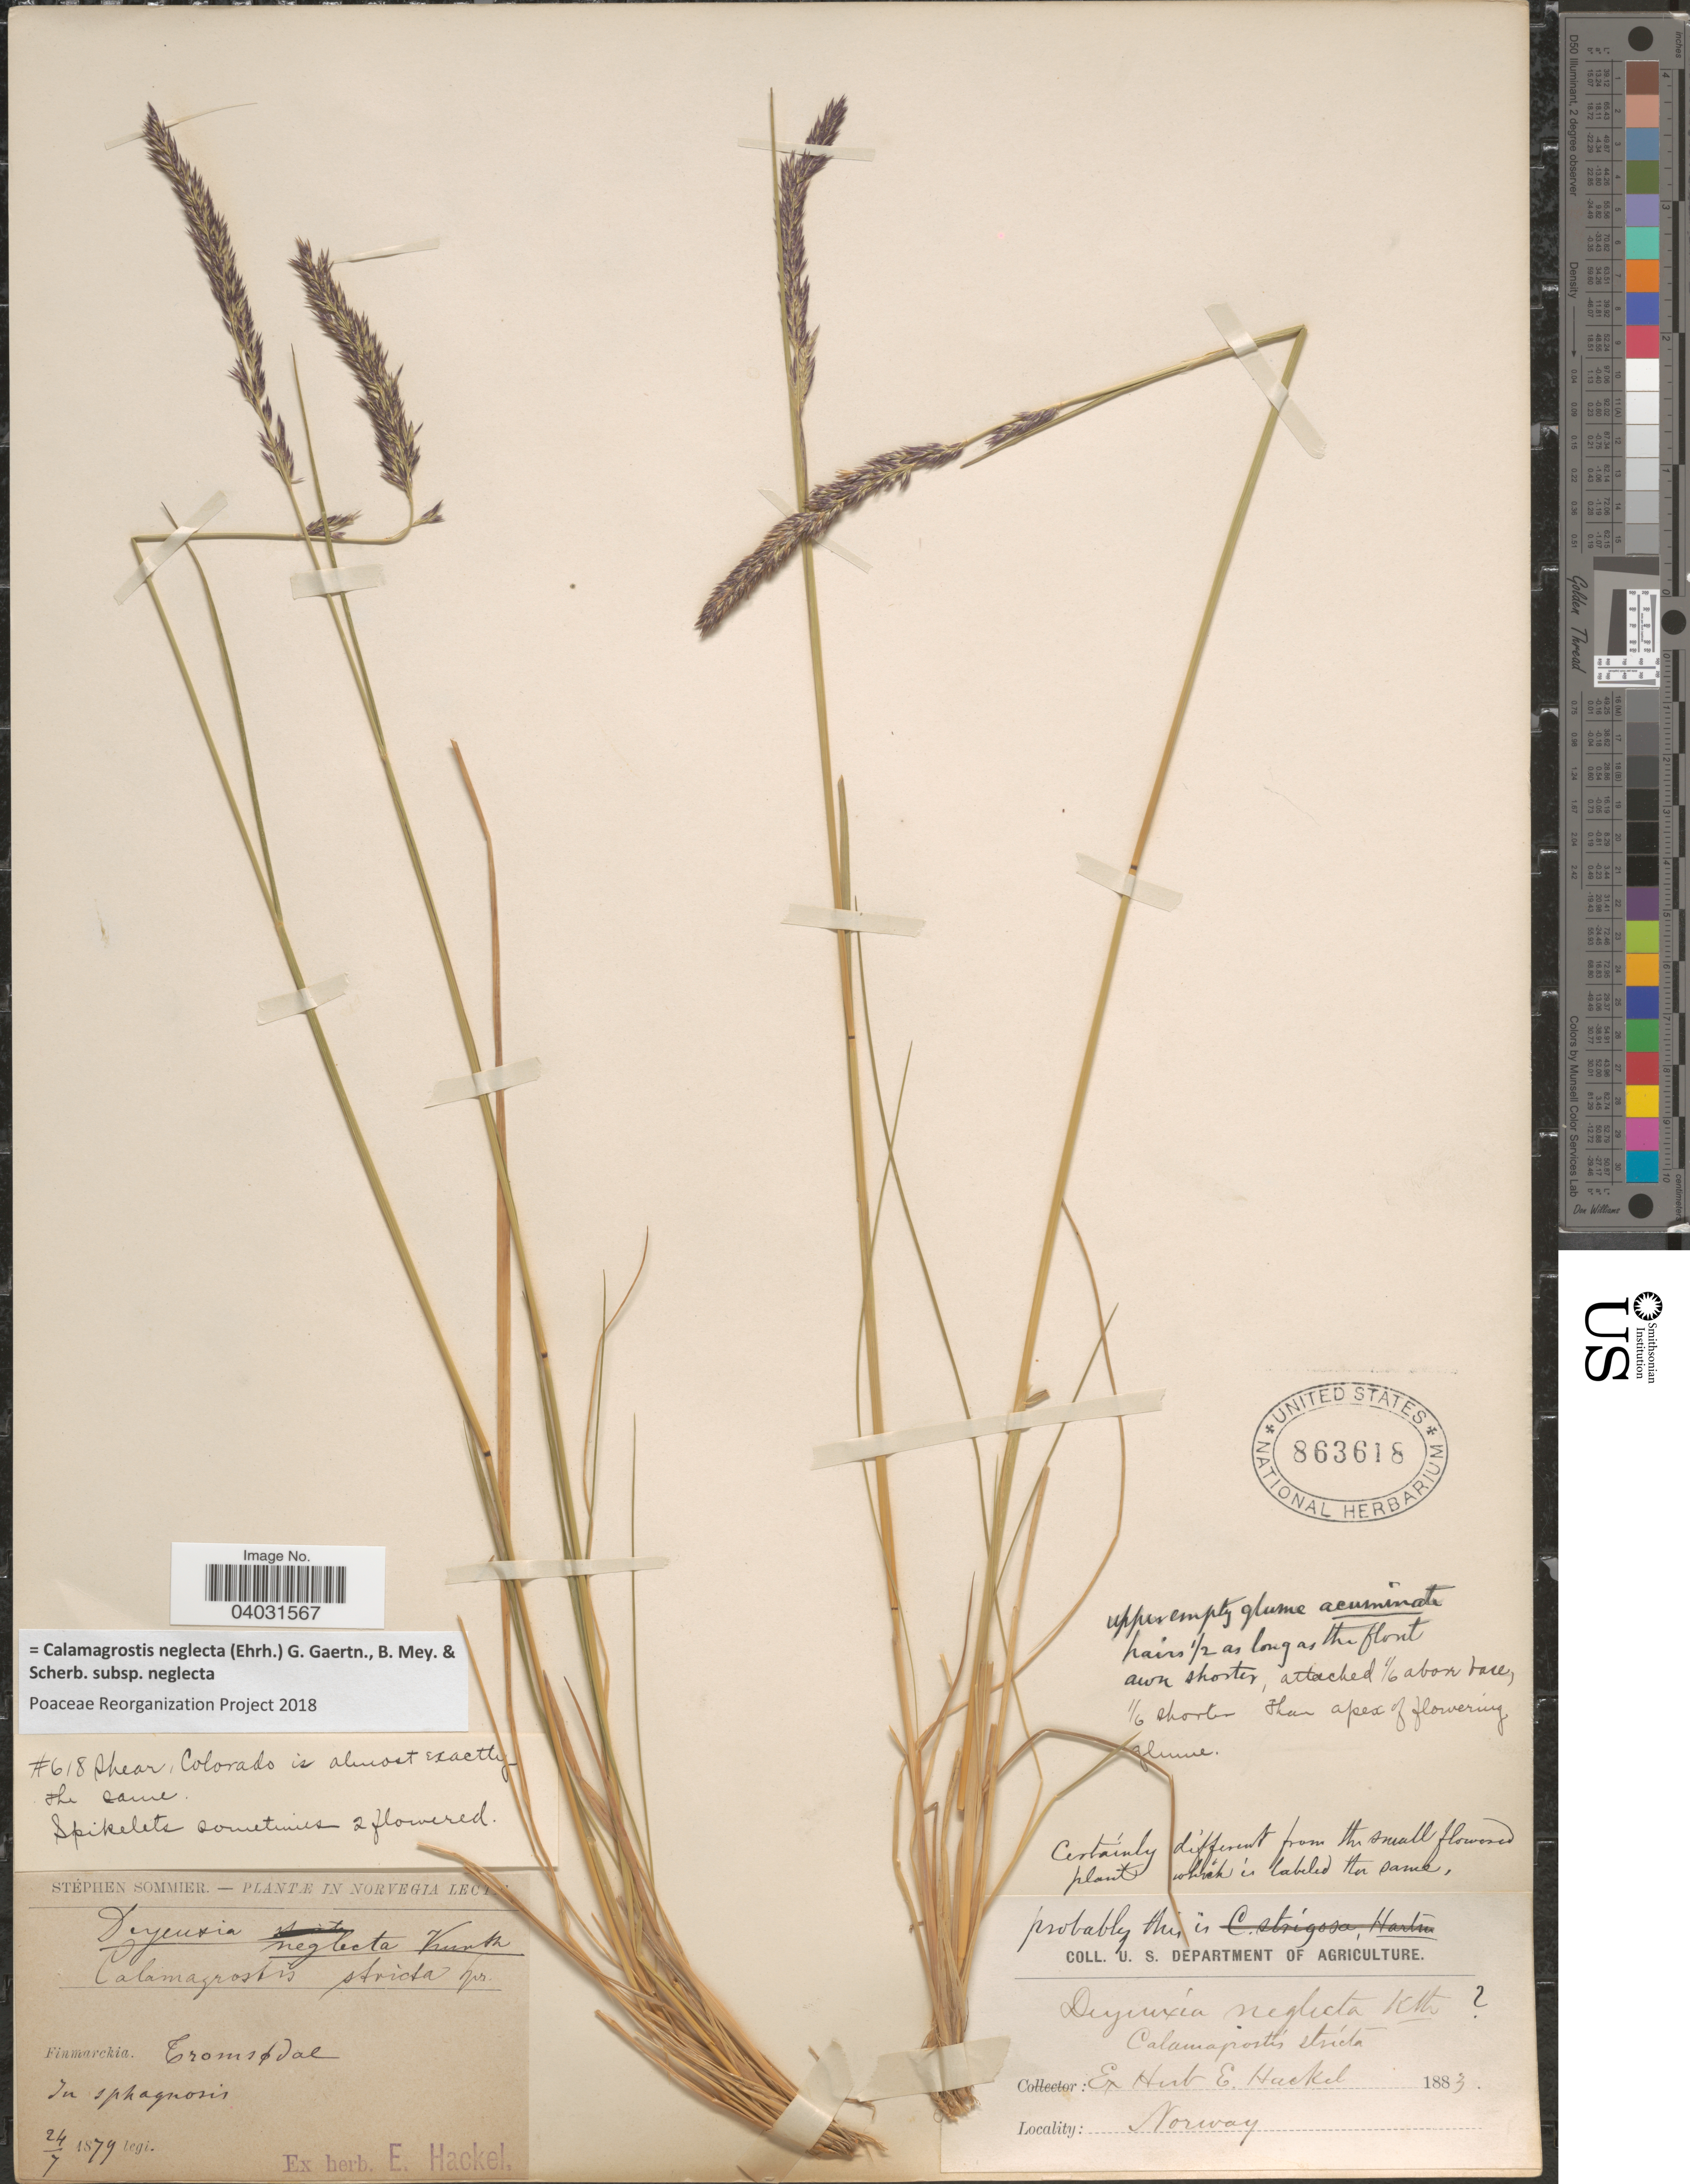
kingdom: Plantae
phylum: Tracheophyta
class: Liliopsida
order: Poales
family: Poaceae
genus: Calamagrostis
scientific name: Calamagrostis neglecta subsp. neglecta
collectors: S. Sommier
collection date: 1879-07-24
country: Norway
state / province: Finnmark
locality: In Norvegia. Finmarckia. Tromsødal.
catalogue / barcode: US 863618